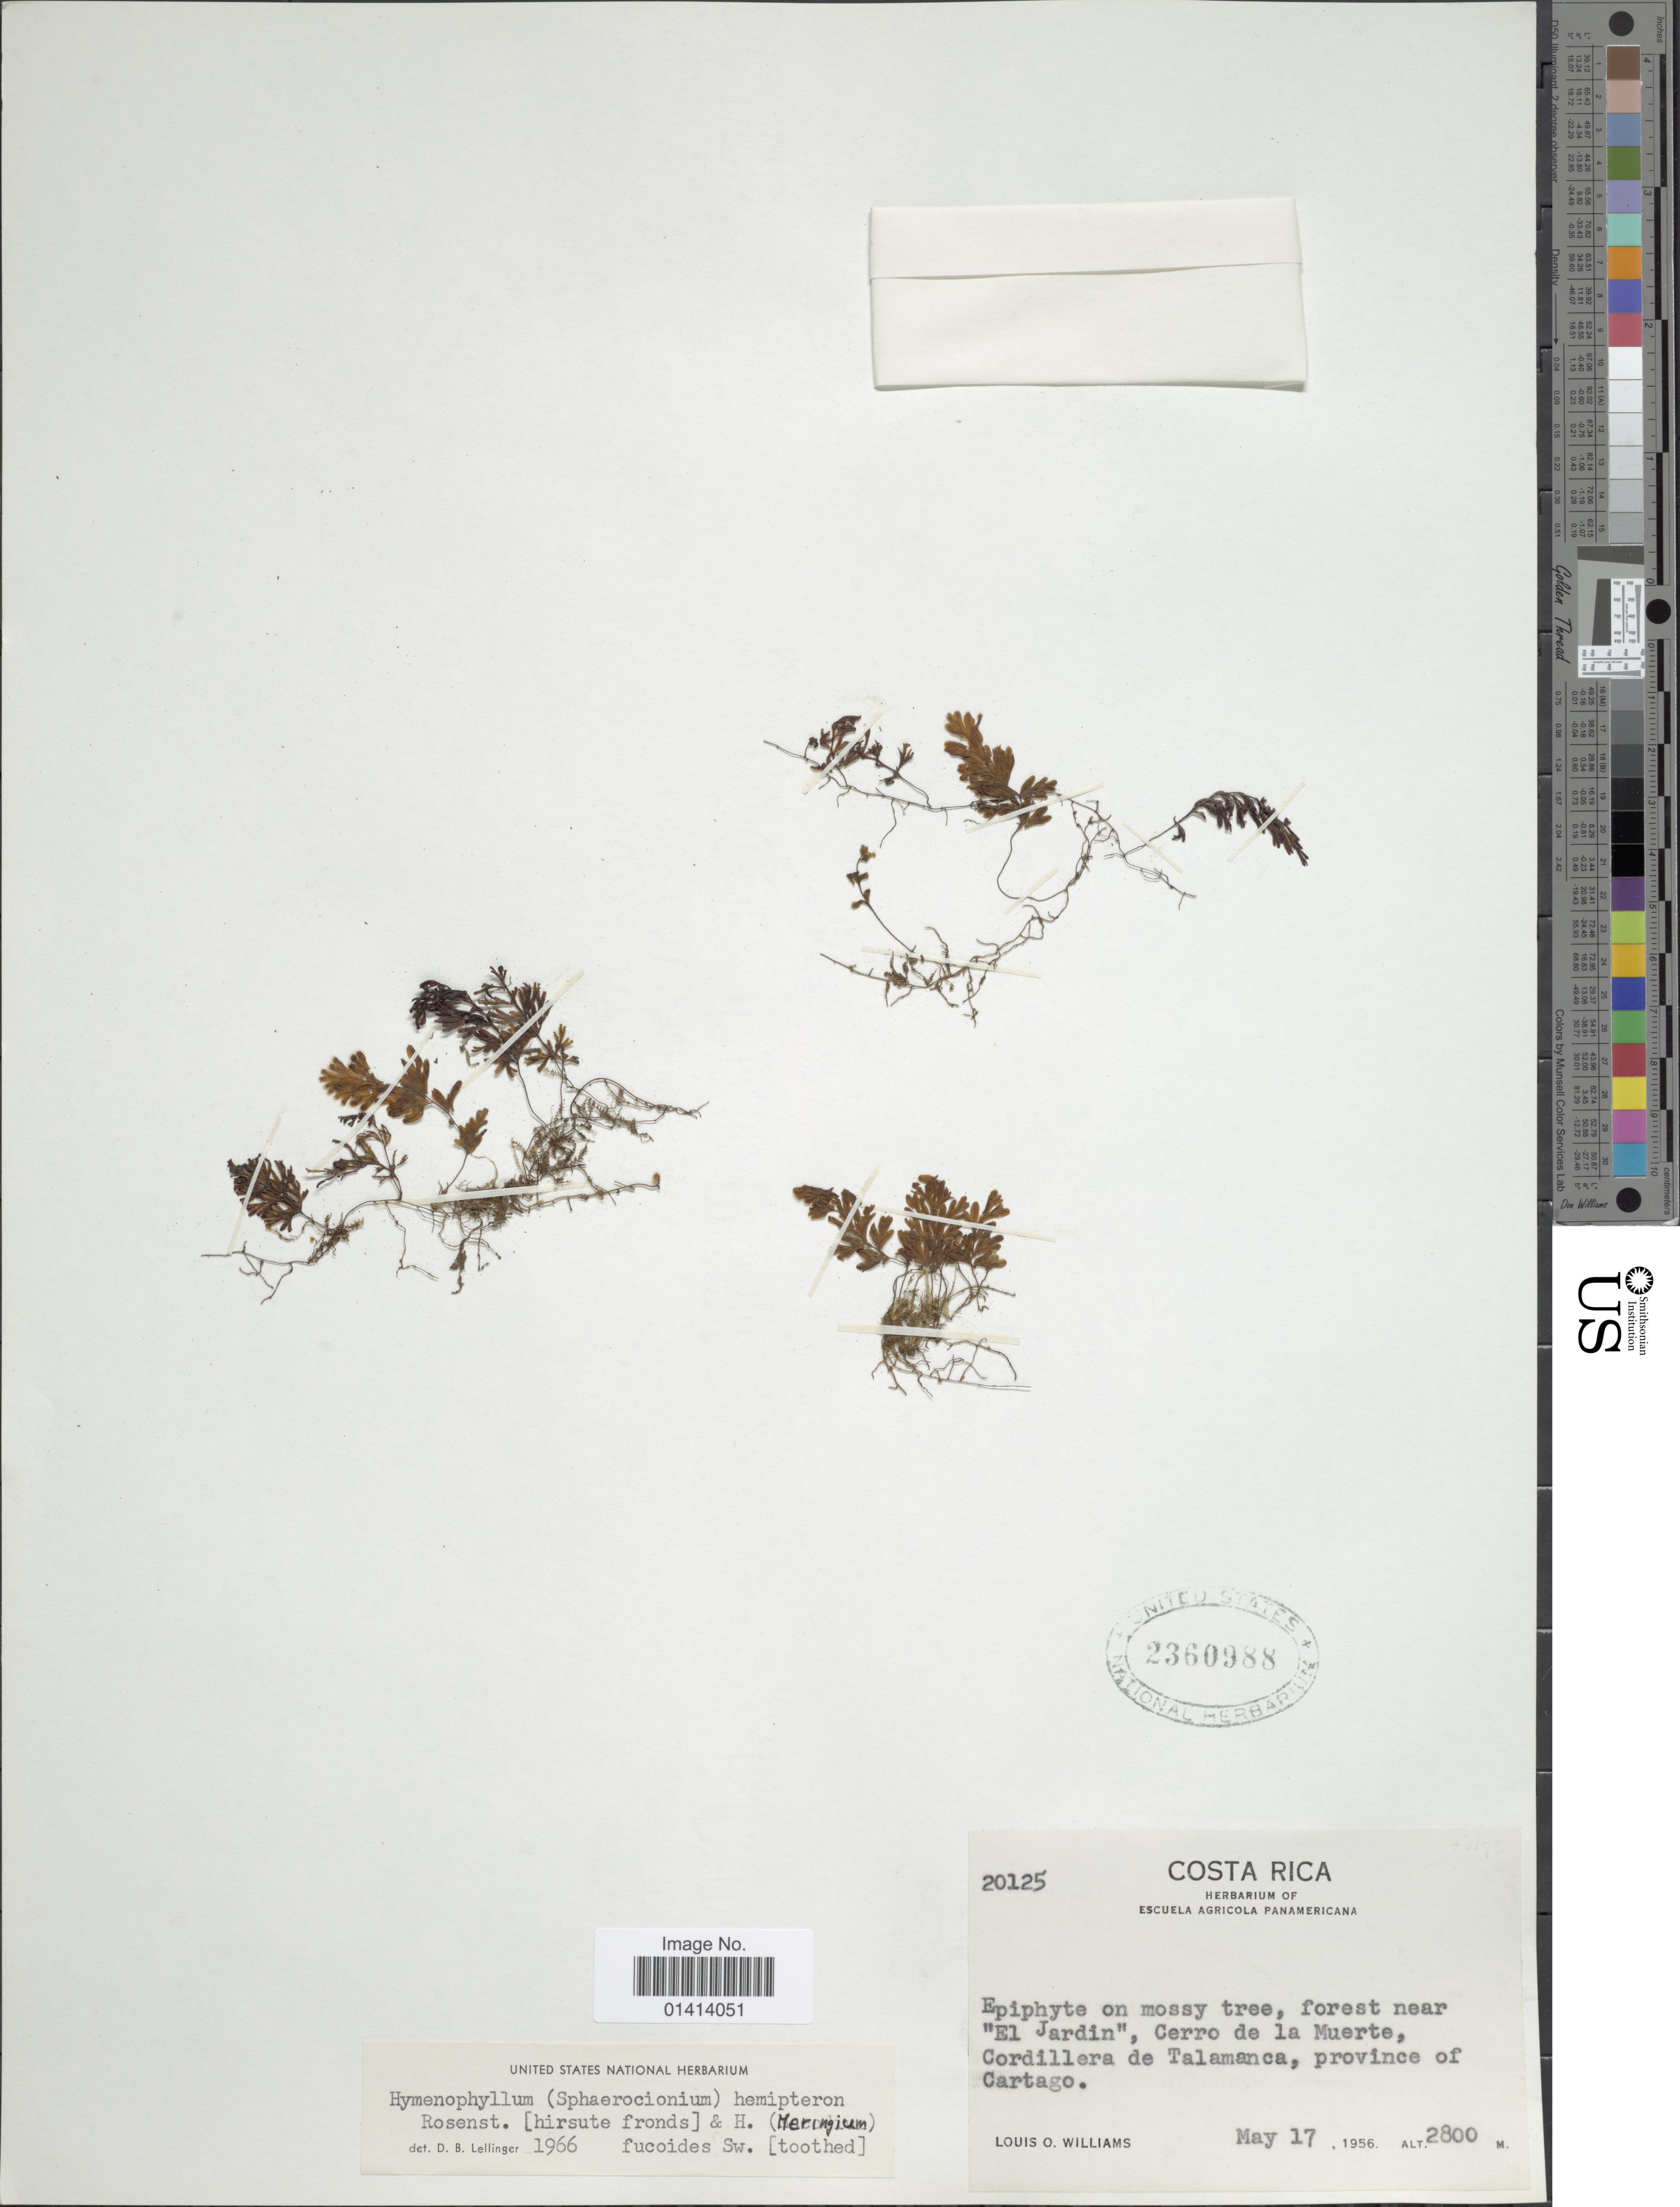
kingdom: Plantae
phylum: Tracheophyta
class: Polypodiopsida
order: Hymenophyllales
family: Hymenophyllaceae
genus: Hymenophyllum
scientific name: Hymenophyllum hemipteron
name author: Rosenst.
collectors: L. O. Williams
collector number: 20125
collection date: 1956-05-17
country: Costa Rica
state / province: Cartago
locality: Forest near 'El Jardin.' Cerro de la Muerte, Codillera de Talamanca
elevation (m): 2800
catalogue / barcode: US 2360988